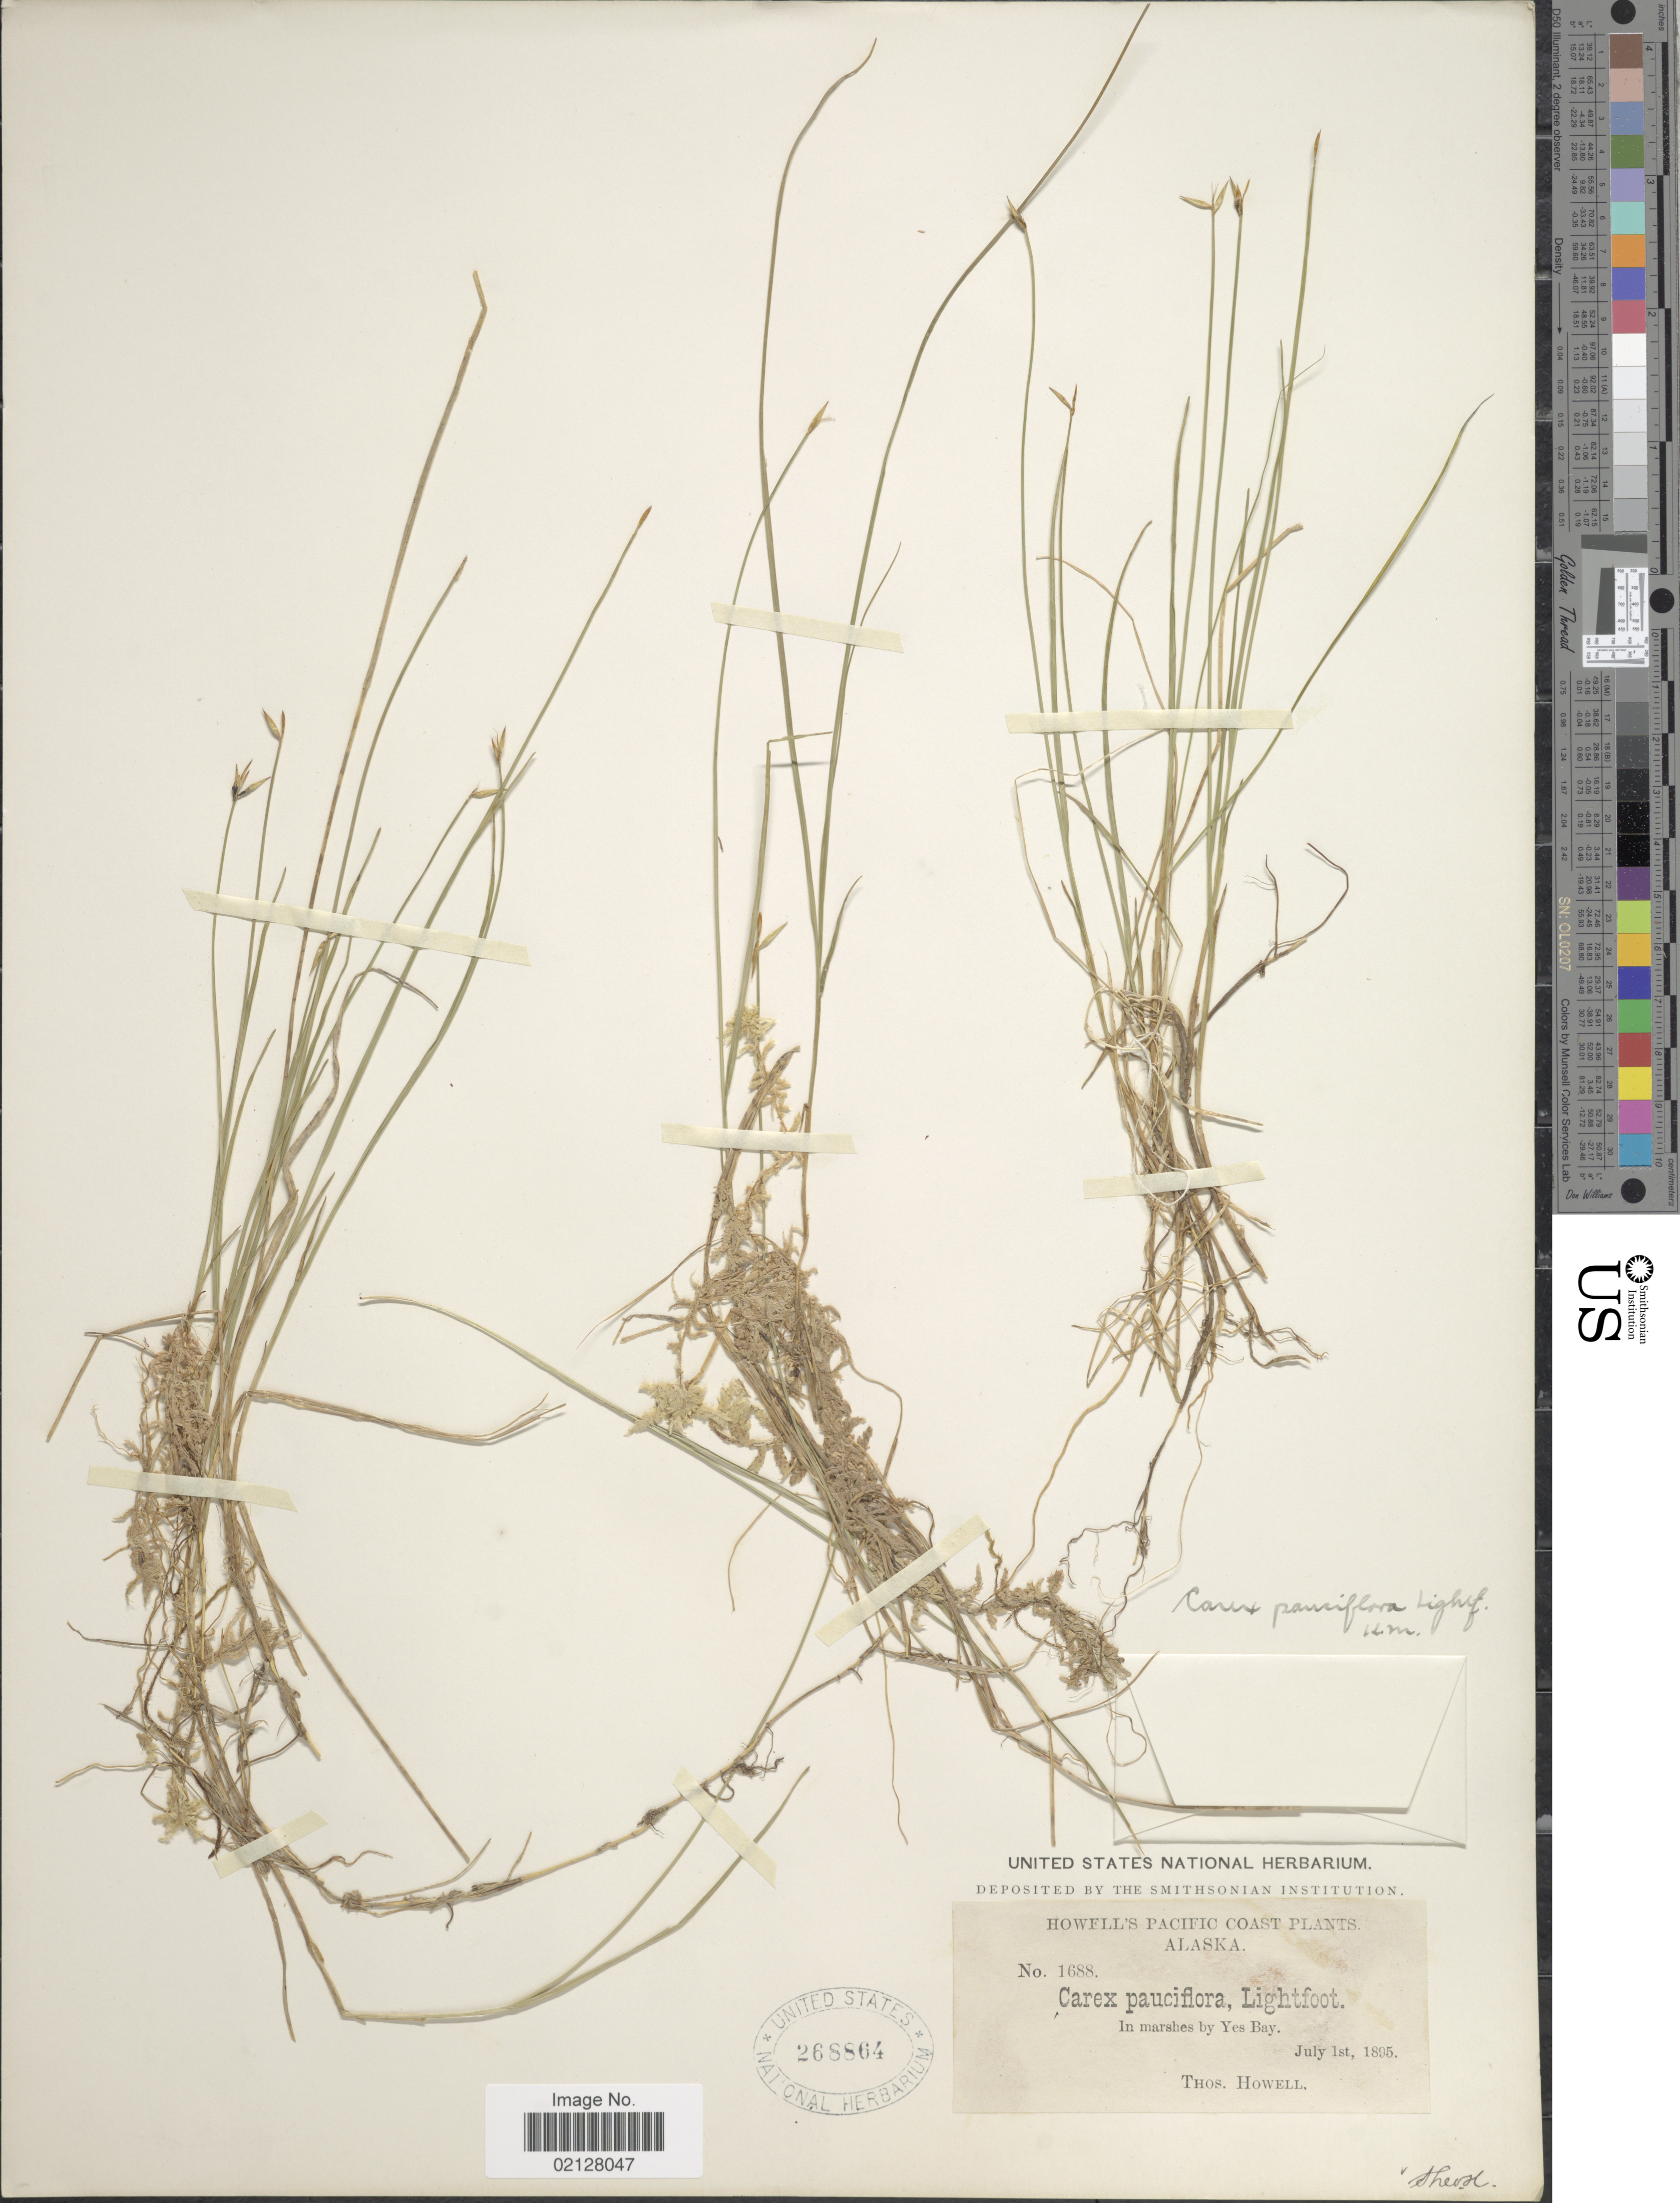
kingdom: Plantae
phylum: Tracheophyta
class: Liliopsida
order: Poales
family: Cyperaceae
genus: Carex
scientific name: Carex pauciflora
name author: Lightf.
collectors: T. Howell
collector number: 1688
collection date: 1895-07-01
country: United States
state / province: Alaska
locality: In marshes by Yes Bay, Pacific Coast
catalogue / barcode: US 268864